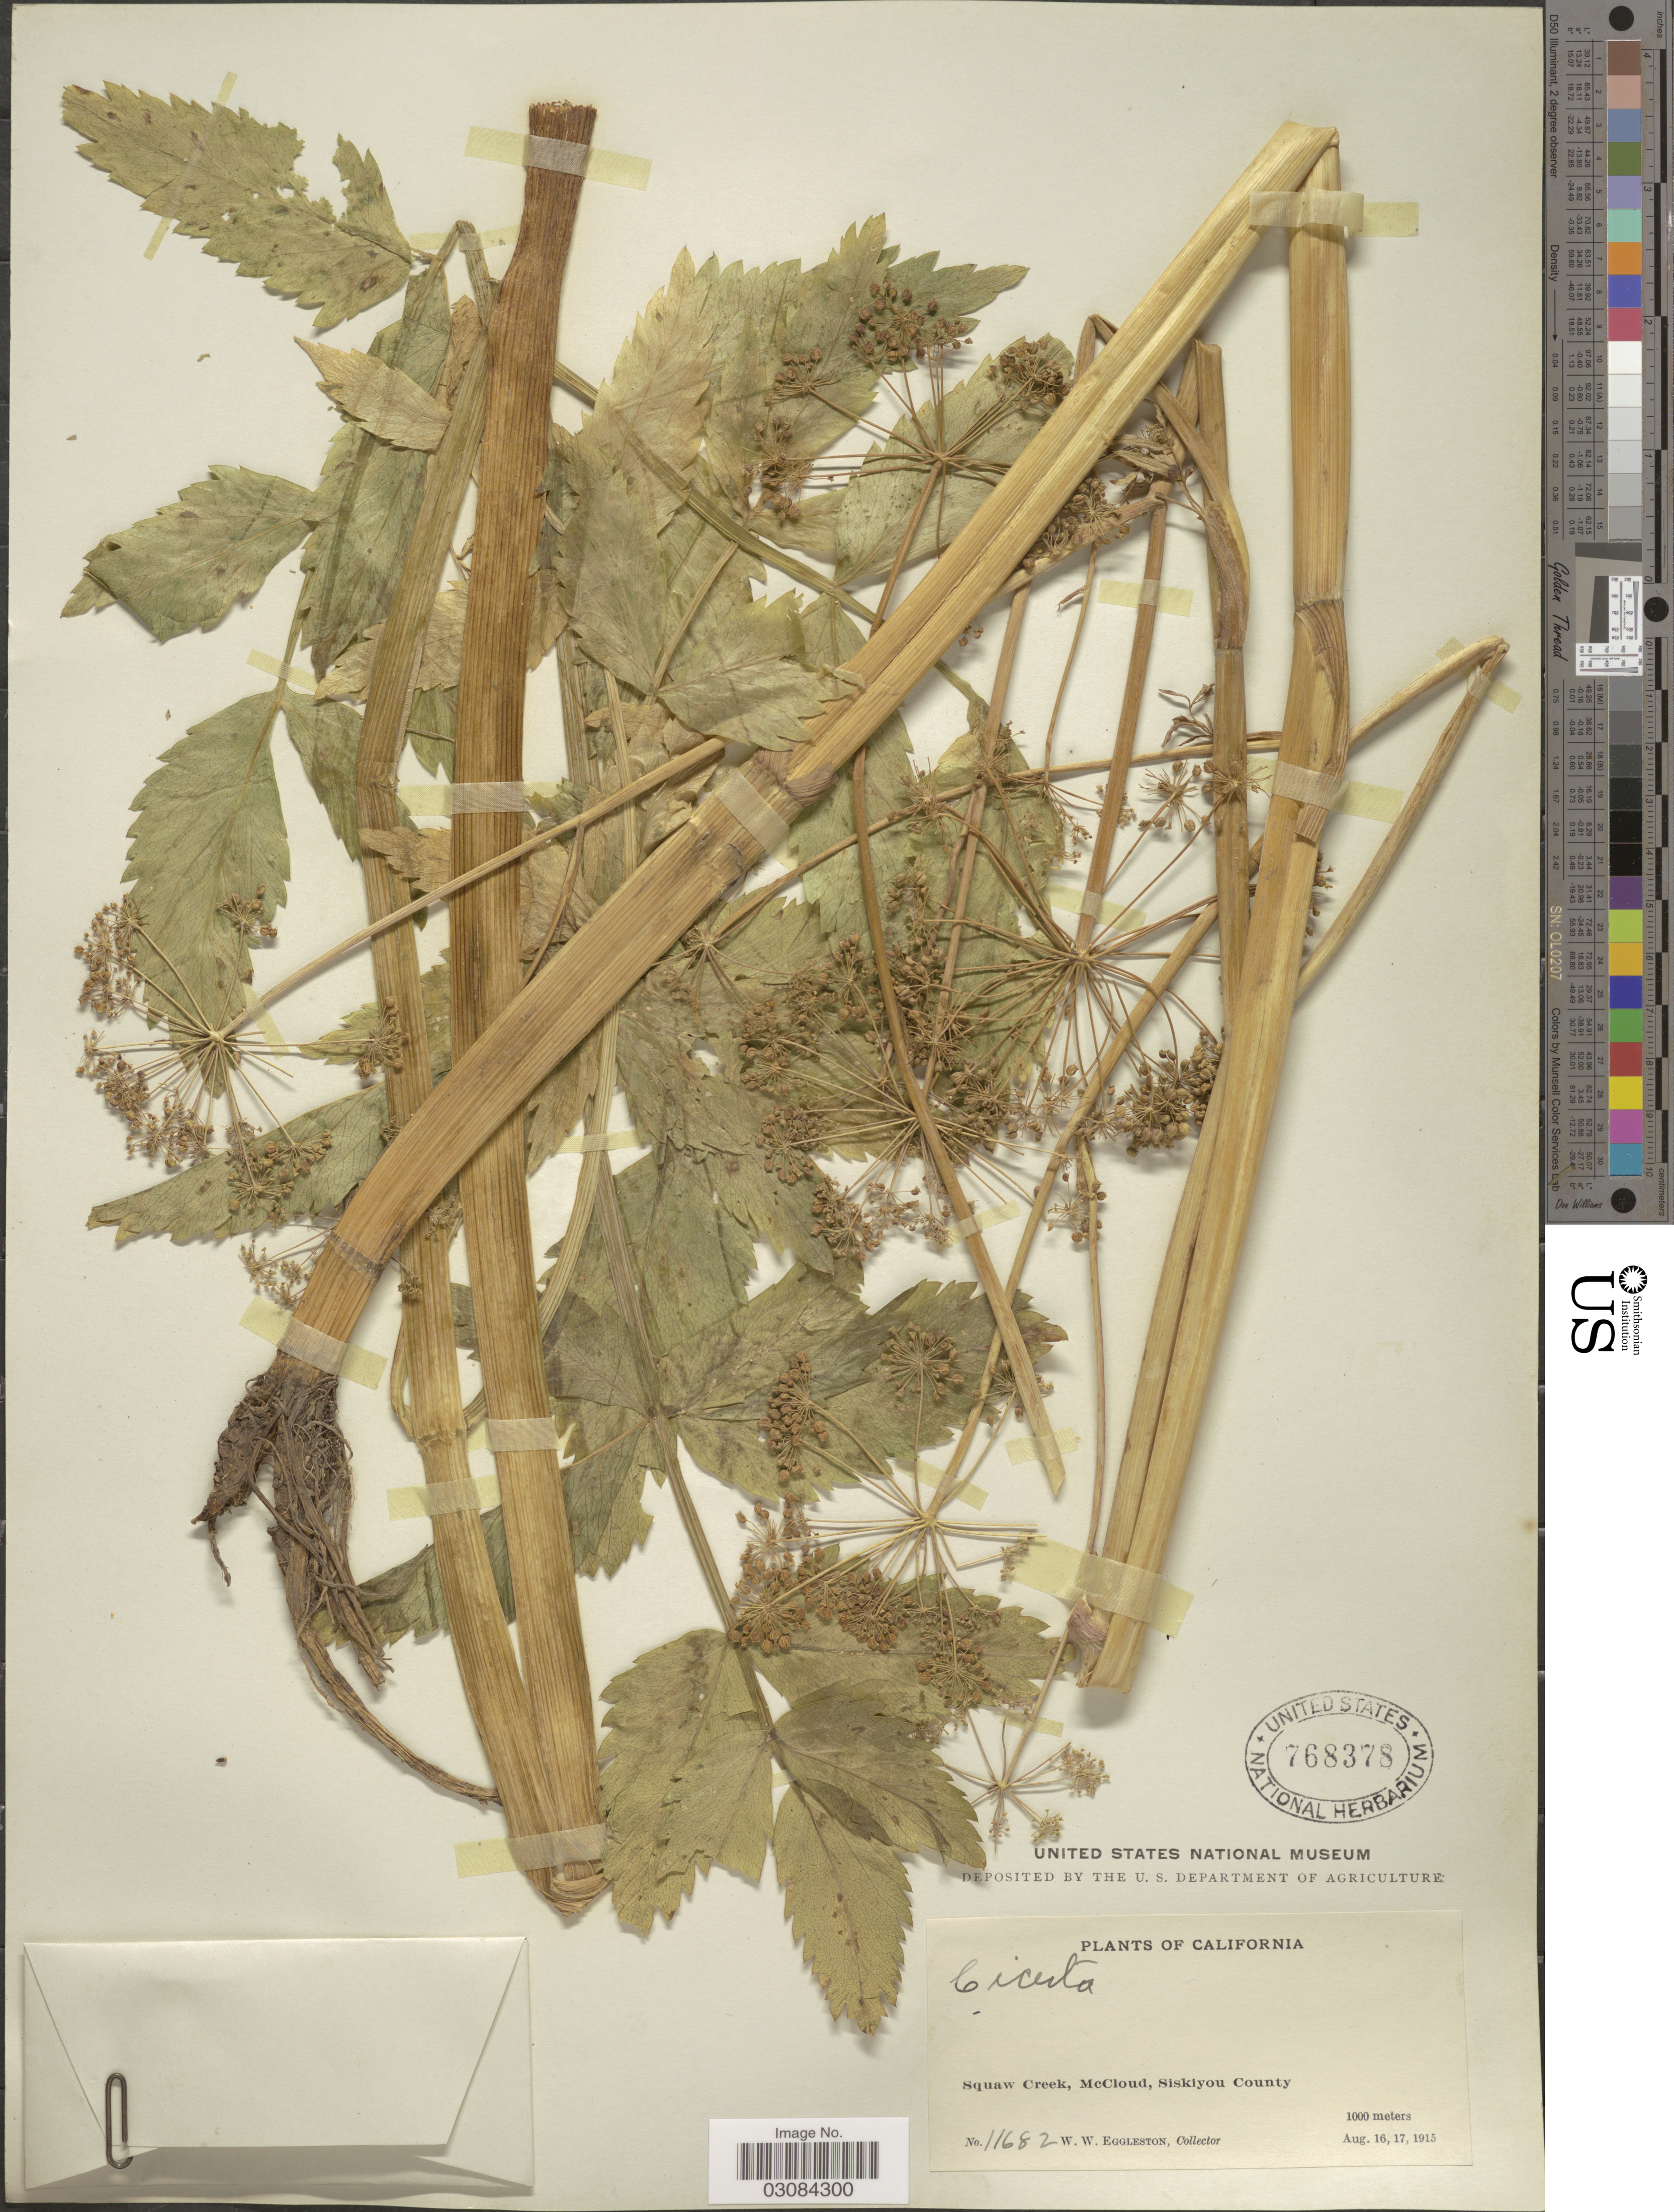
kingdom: Plantae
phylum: Tracheophyta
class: Magnoliopsida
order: Apiales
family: Apiaceae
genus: Cicuta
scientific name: Cicuta douglasii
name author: (DC.) J.M. Coult. & Rose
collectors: W. W. Eggleston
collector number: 11682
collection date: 1915-08-16/1915-08-17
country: United States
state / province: California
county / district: Siskiyou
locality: Squaw Creek, McCloud, Siskiyou County.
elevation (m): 1000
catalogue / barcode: US 768378